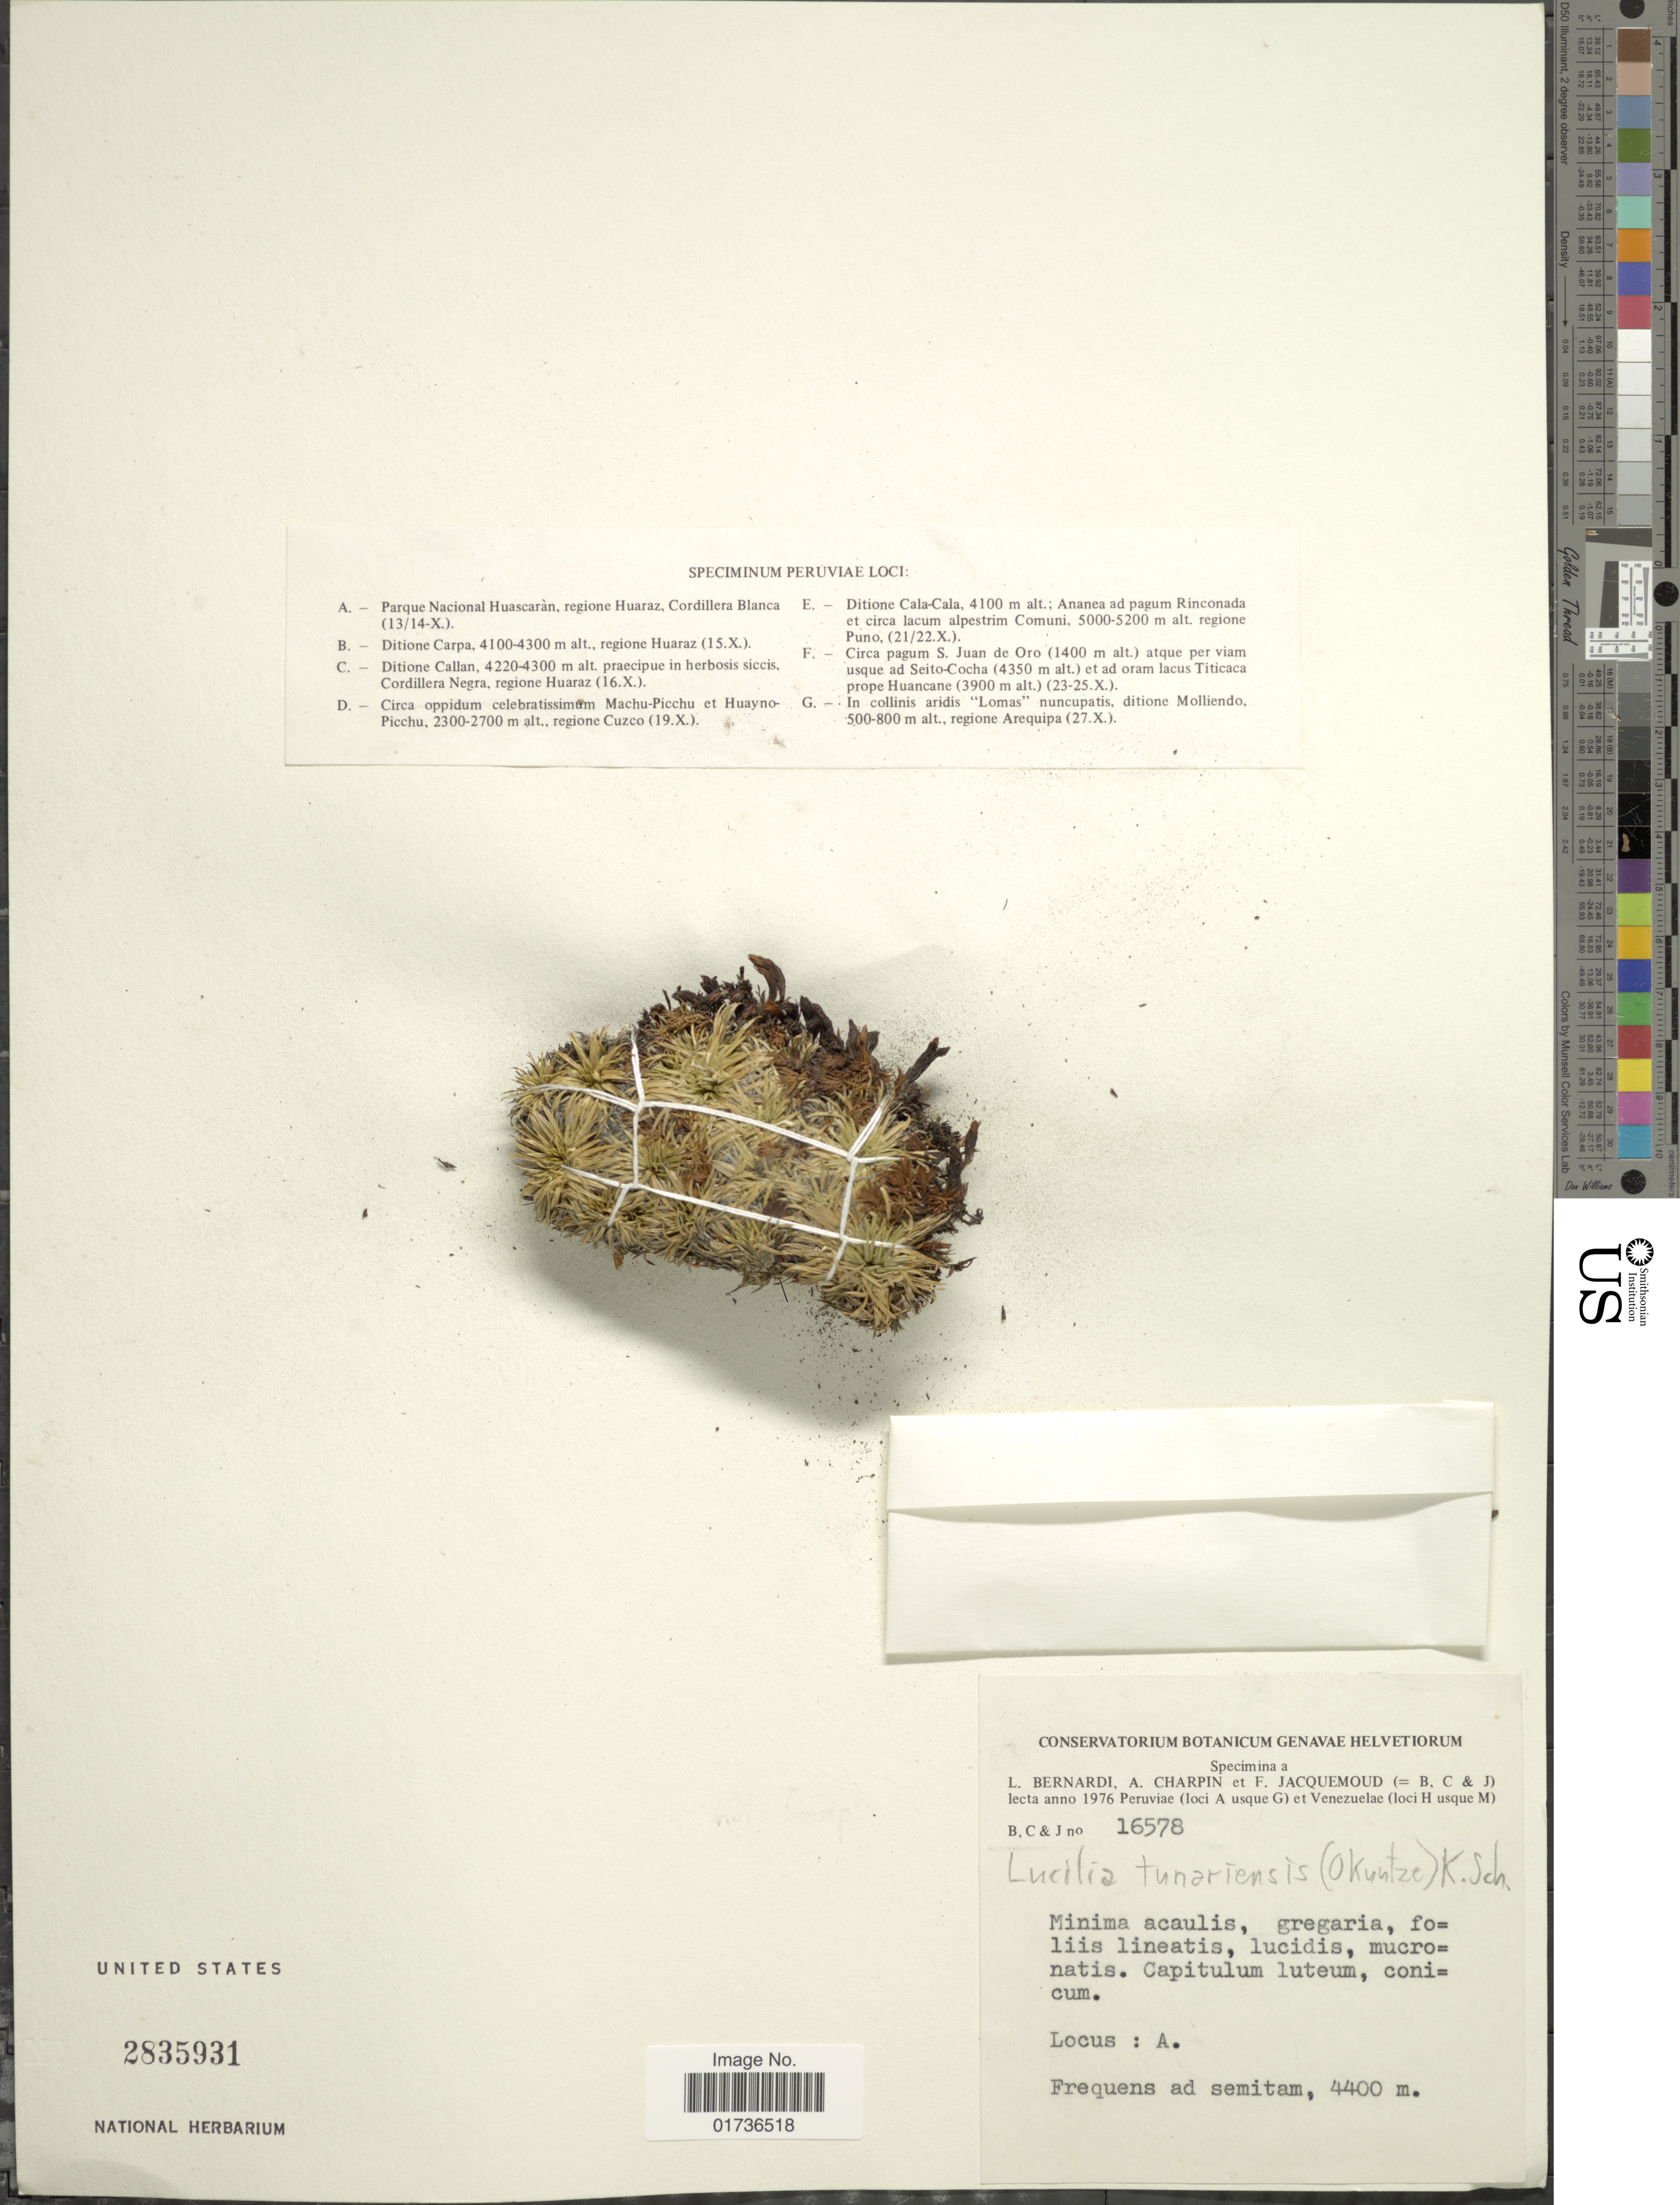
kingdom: Plantae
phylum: Tracheophyta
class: Magnoliopsida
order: Asterales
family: Asteraceae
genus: Novenia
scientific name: Novenia acaulis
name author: (Benth. & Hook. f. ex B.D. Jacks.) S.E. Freire & F.H. Hellw.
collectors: L. Bernardi, A. Charpin & F. Jacquemoud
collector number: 16578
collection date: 1976-10-13/1976-10-14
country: Peru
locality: Parque Nacional Huascarán, regione Huaraz, Cordillera Blanca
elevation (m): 4400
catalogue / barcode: US 2835931